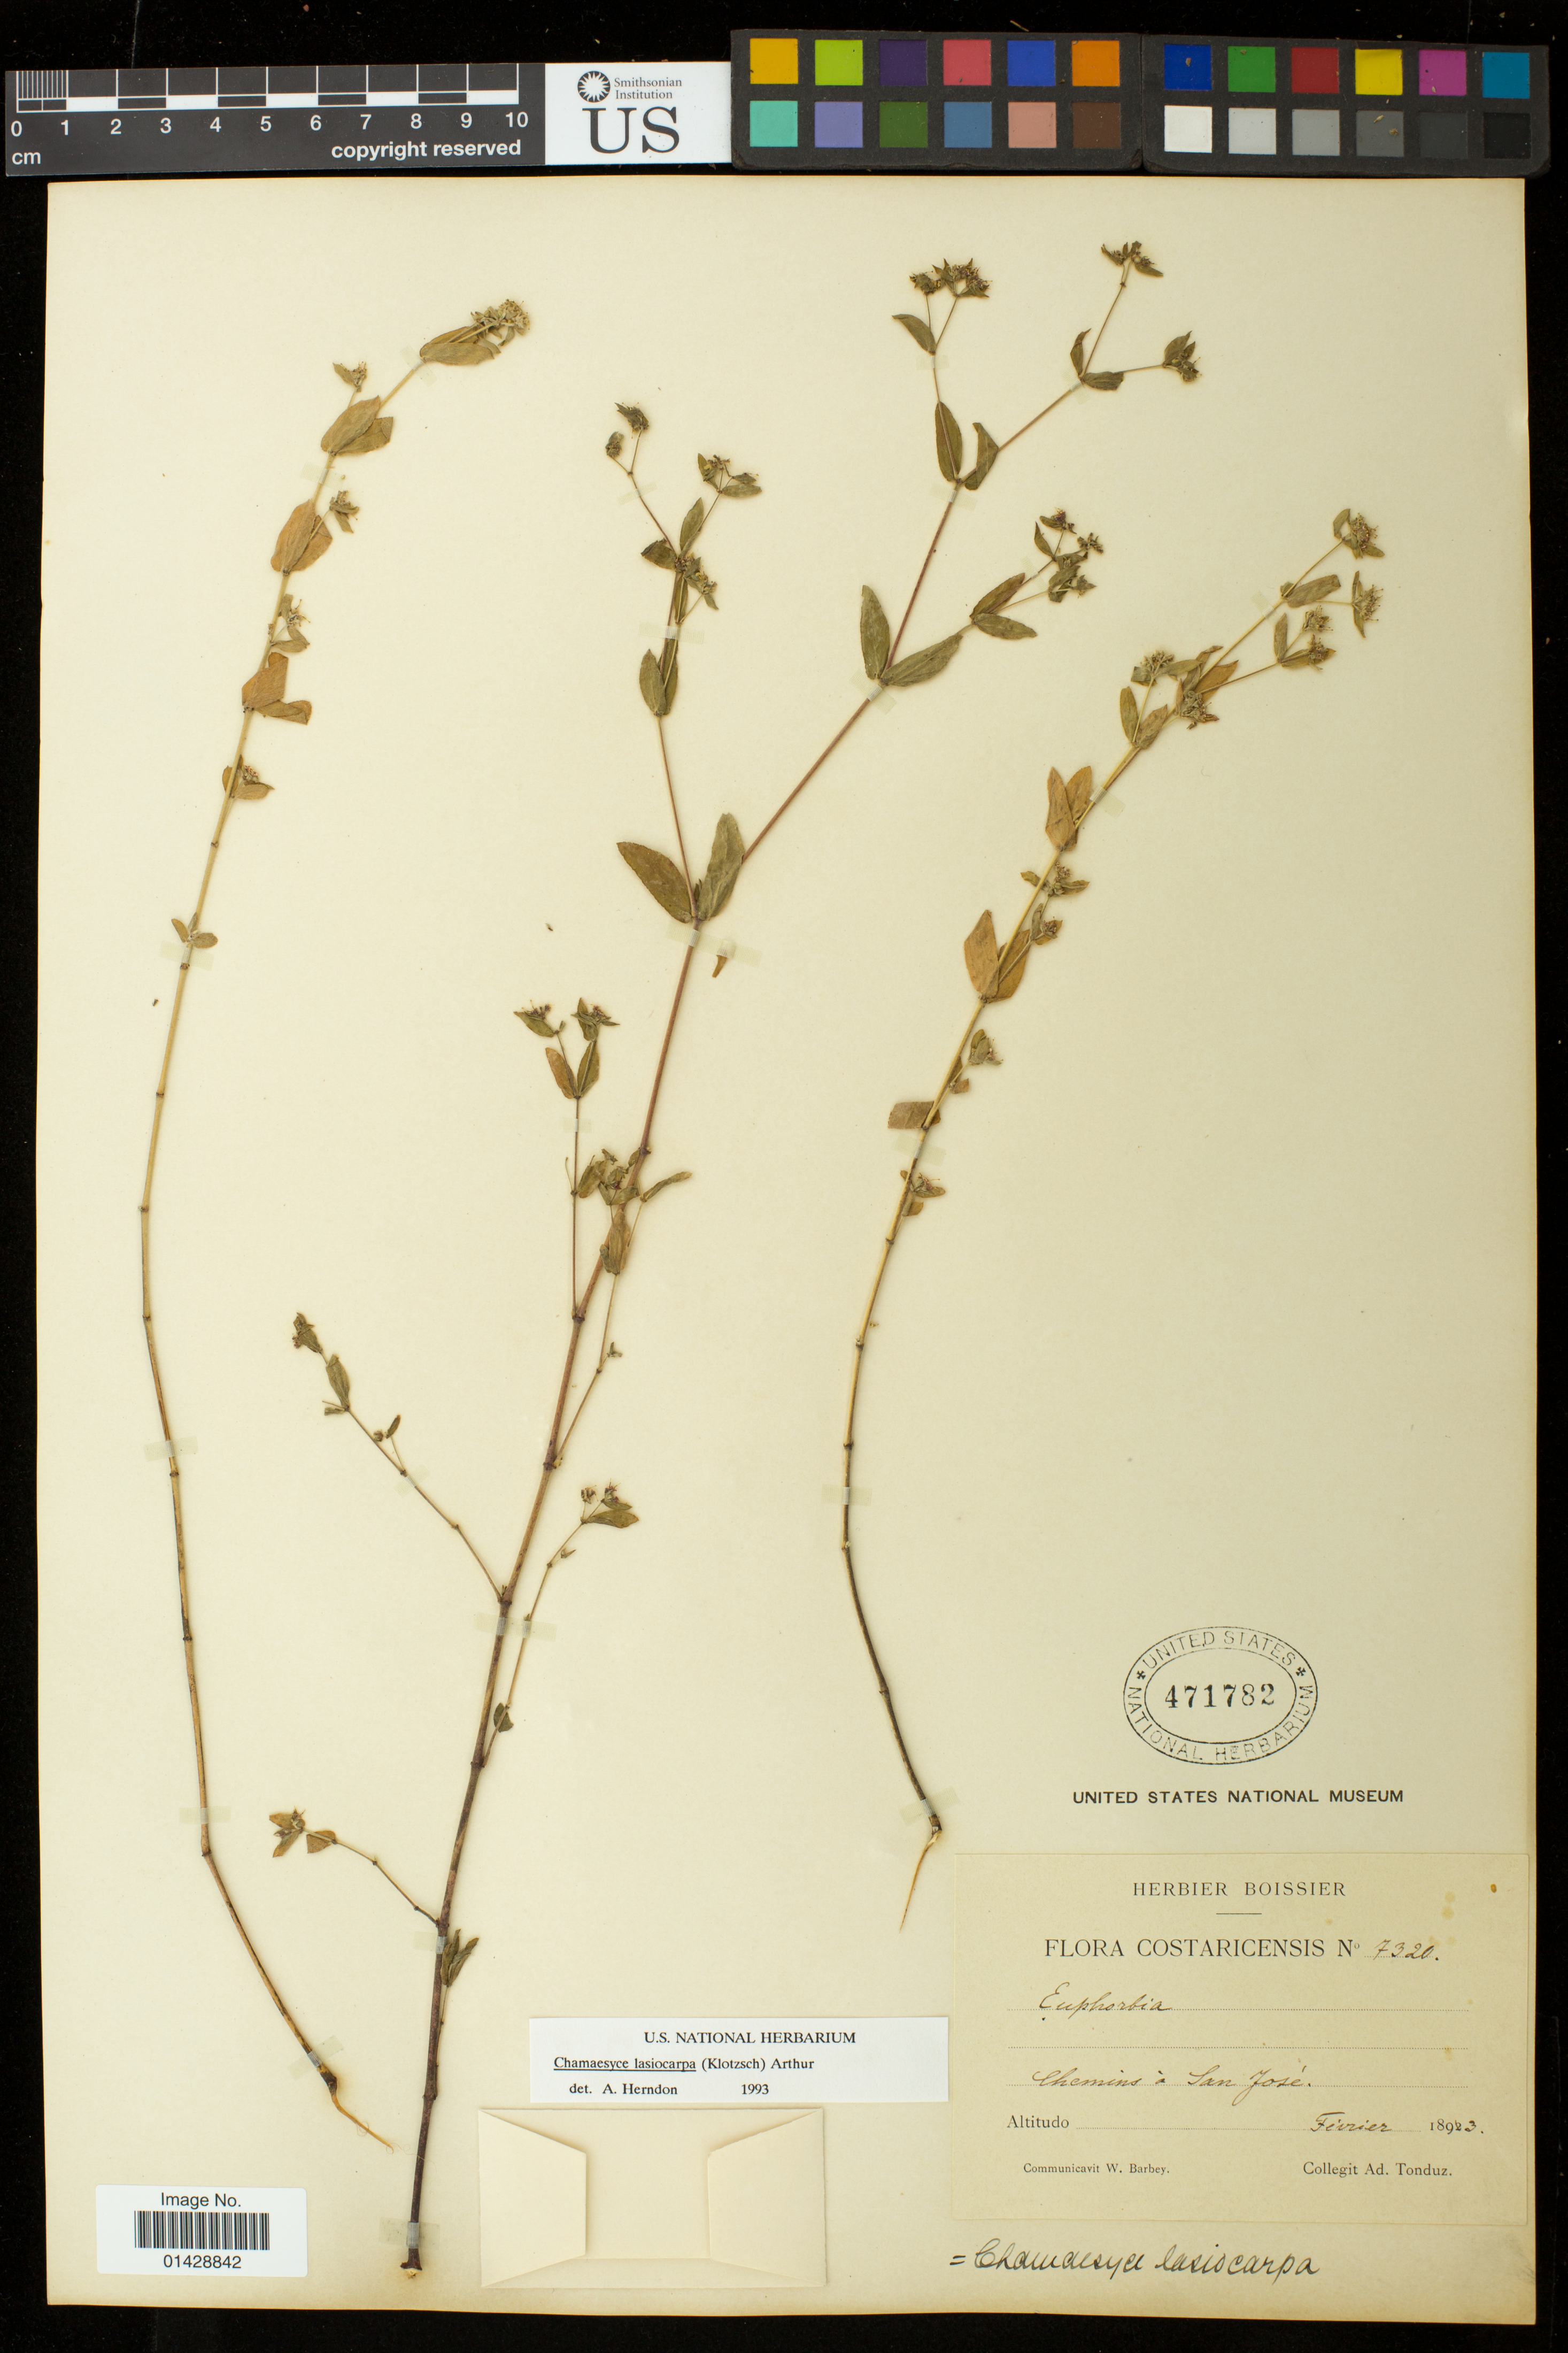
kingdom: Plantae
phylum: Tracheophyta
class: Magnoliopsida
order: Malpighiales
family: Euphorbiaceae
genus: Euphorbia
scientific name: Euphorbia lasiocarpa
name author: Klotzsch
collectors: A. Tonduz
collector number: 7320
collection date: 1893-02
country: Costa Rica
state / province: San José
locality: Chemins a San Jose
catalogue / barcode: US 471782